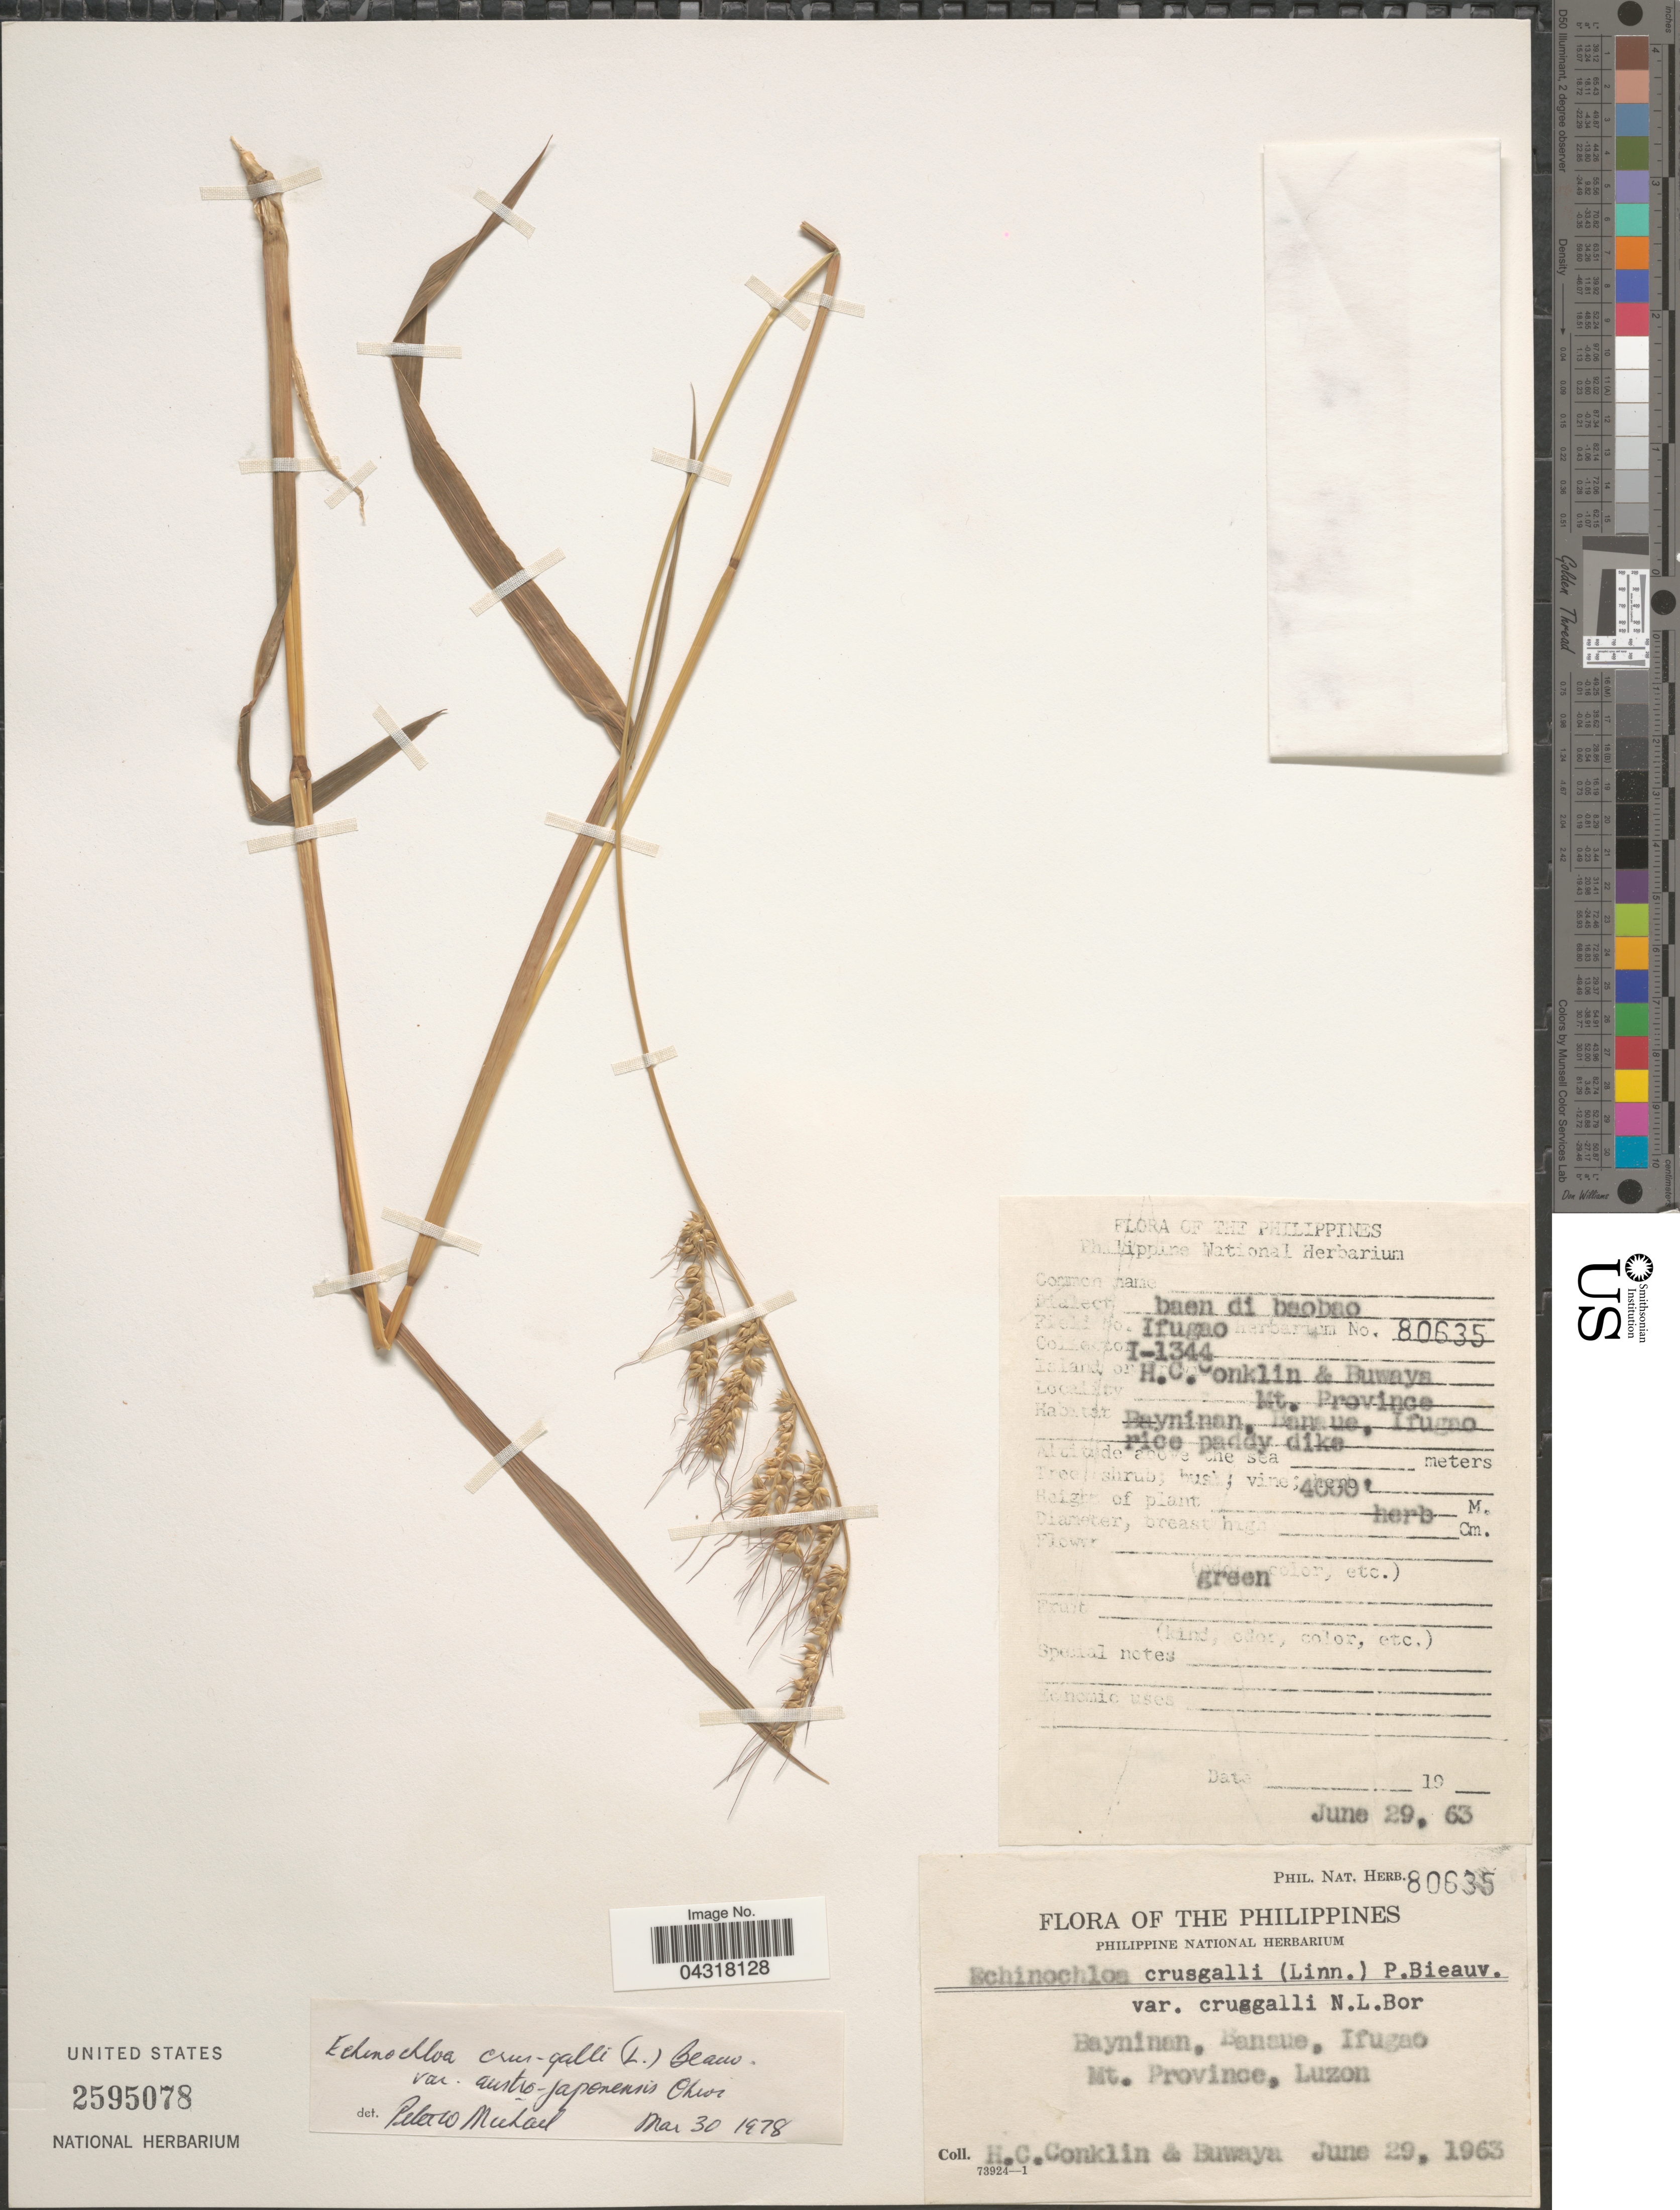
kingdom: Plantae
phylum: Tracheophyta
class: Liliopsida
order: Poales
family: Poaceae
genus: Echinochloa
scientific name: Echinochloa crus-galli var. austrojaponensis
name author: Ohwi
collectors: H. Conklin & -. Buwaya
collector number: I-1344/ Phil. Nat. Herb. 80635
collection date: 1963-06-29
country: Philippines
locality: Bayninan, Banaue, Ifugao. Mt. Province.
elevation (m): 1219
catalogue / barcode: US 2595078